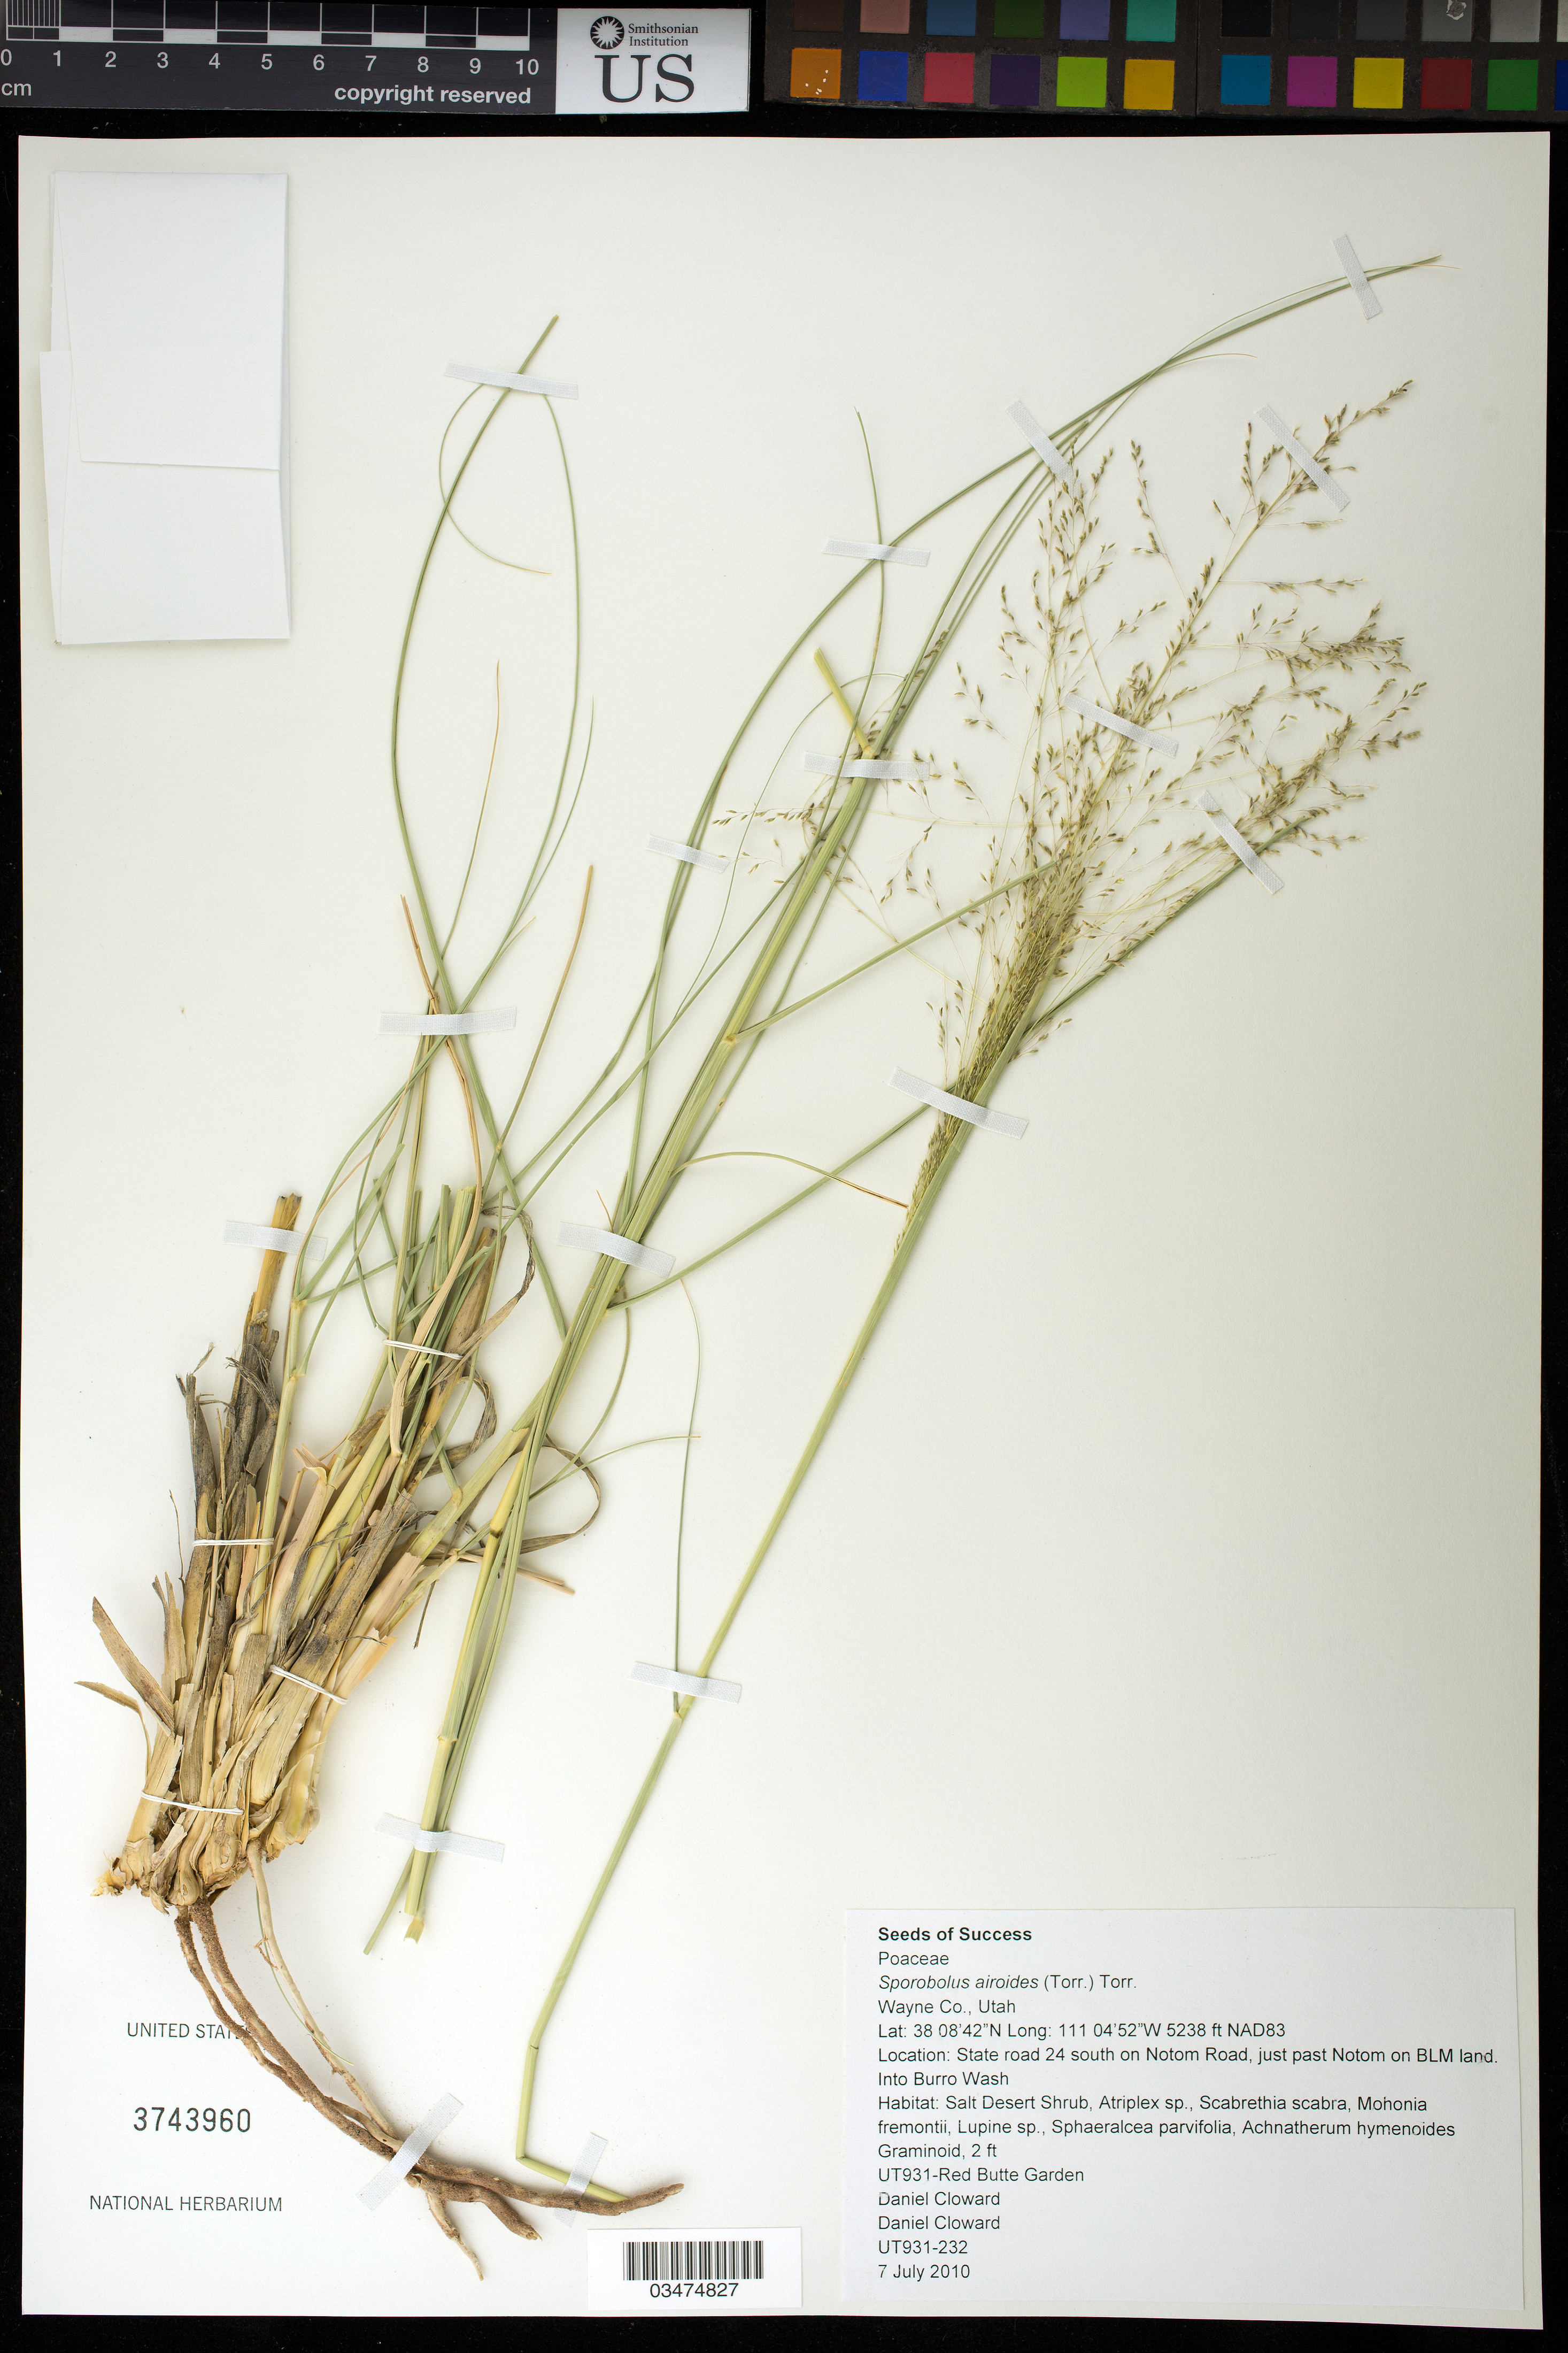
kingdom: Plantae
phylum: Tracheophyta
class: Liliopsida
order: Poales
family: Poaceae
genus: Sporobolus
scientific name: Sporobolus airoides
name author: (Torr.) Torr.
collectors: D. Cloward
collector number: UT931-232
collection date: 2010-07-07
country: United States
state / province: Utah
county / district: Wayne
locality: Burro Wash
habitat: Salt desert shrub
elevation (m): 1597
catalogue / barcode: US 3743960